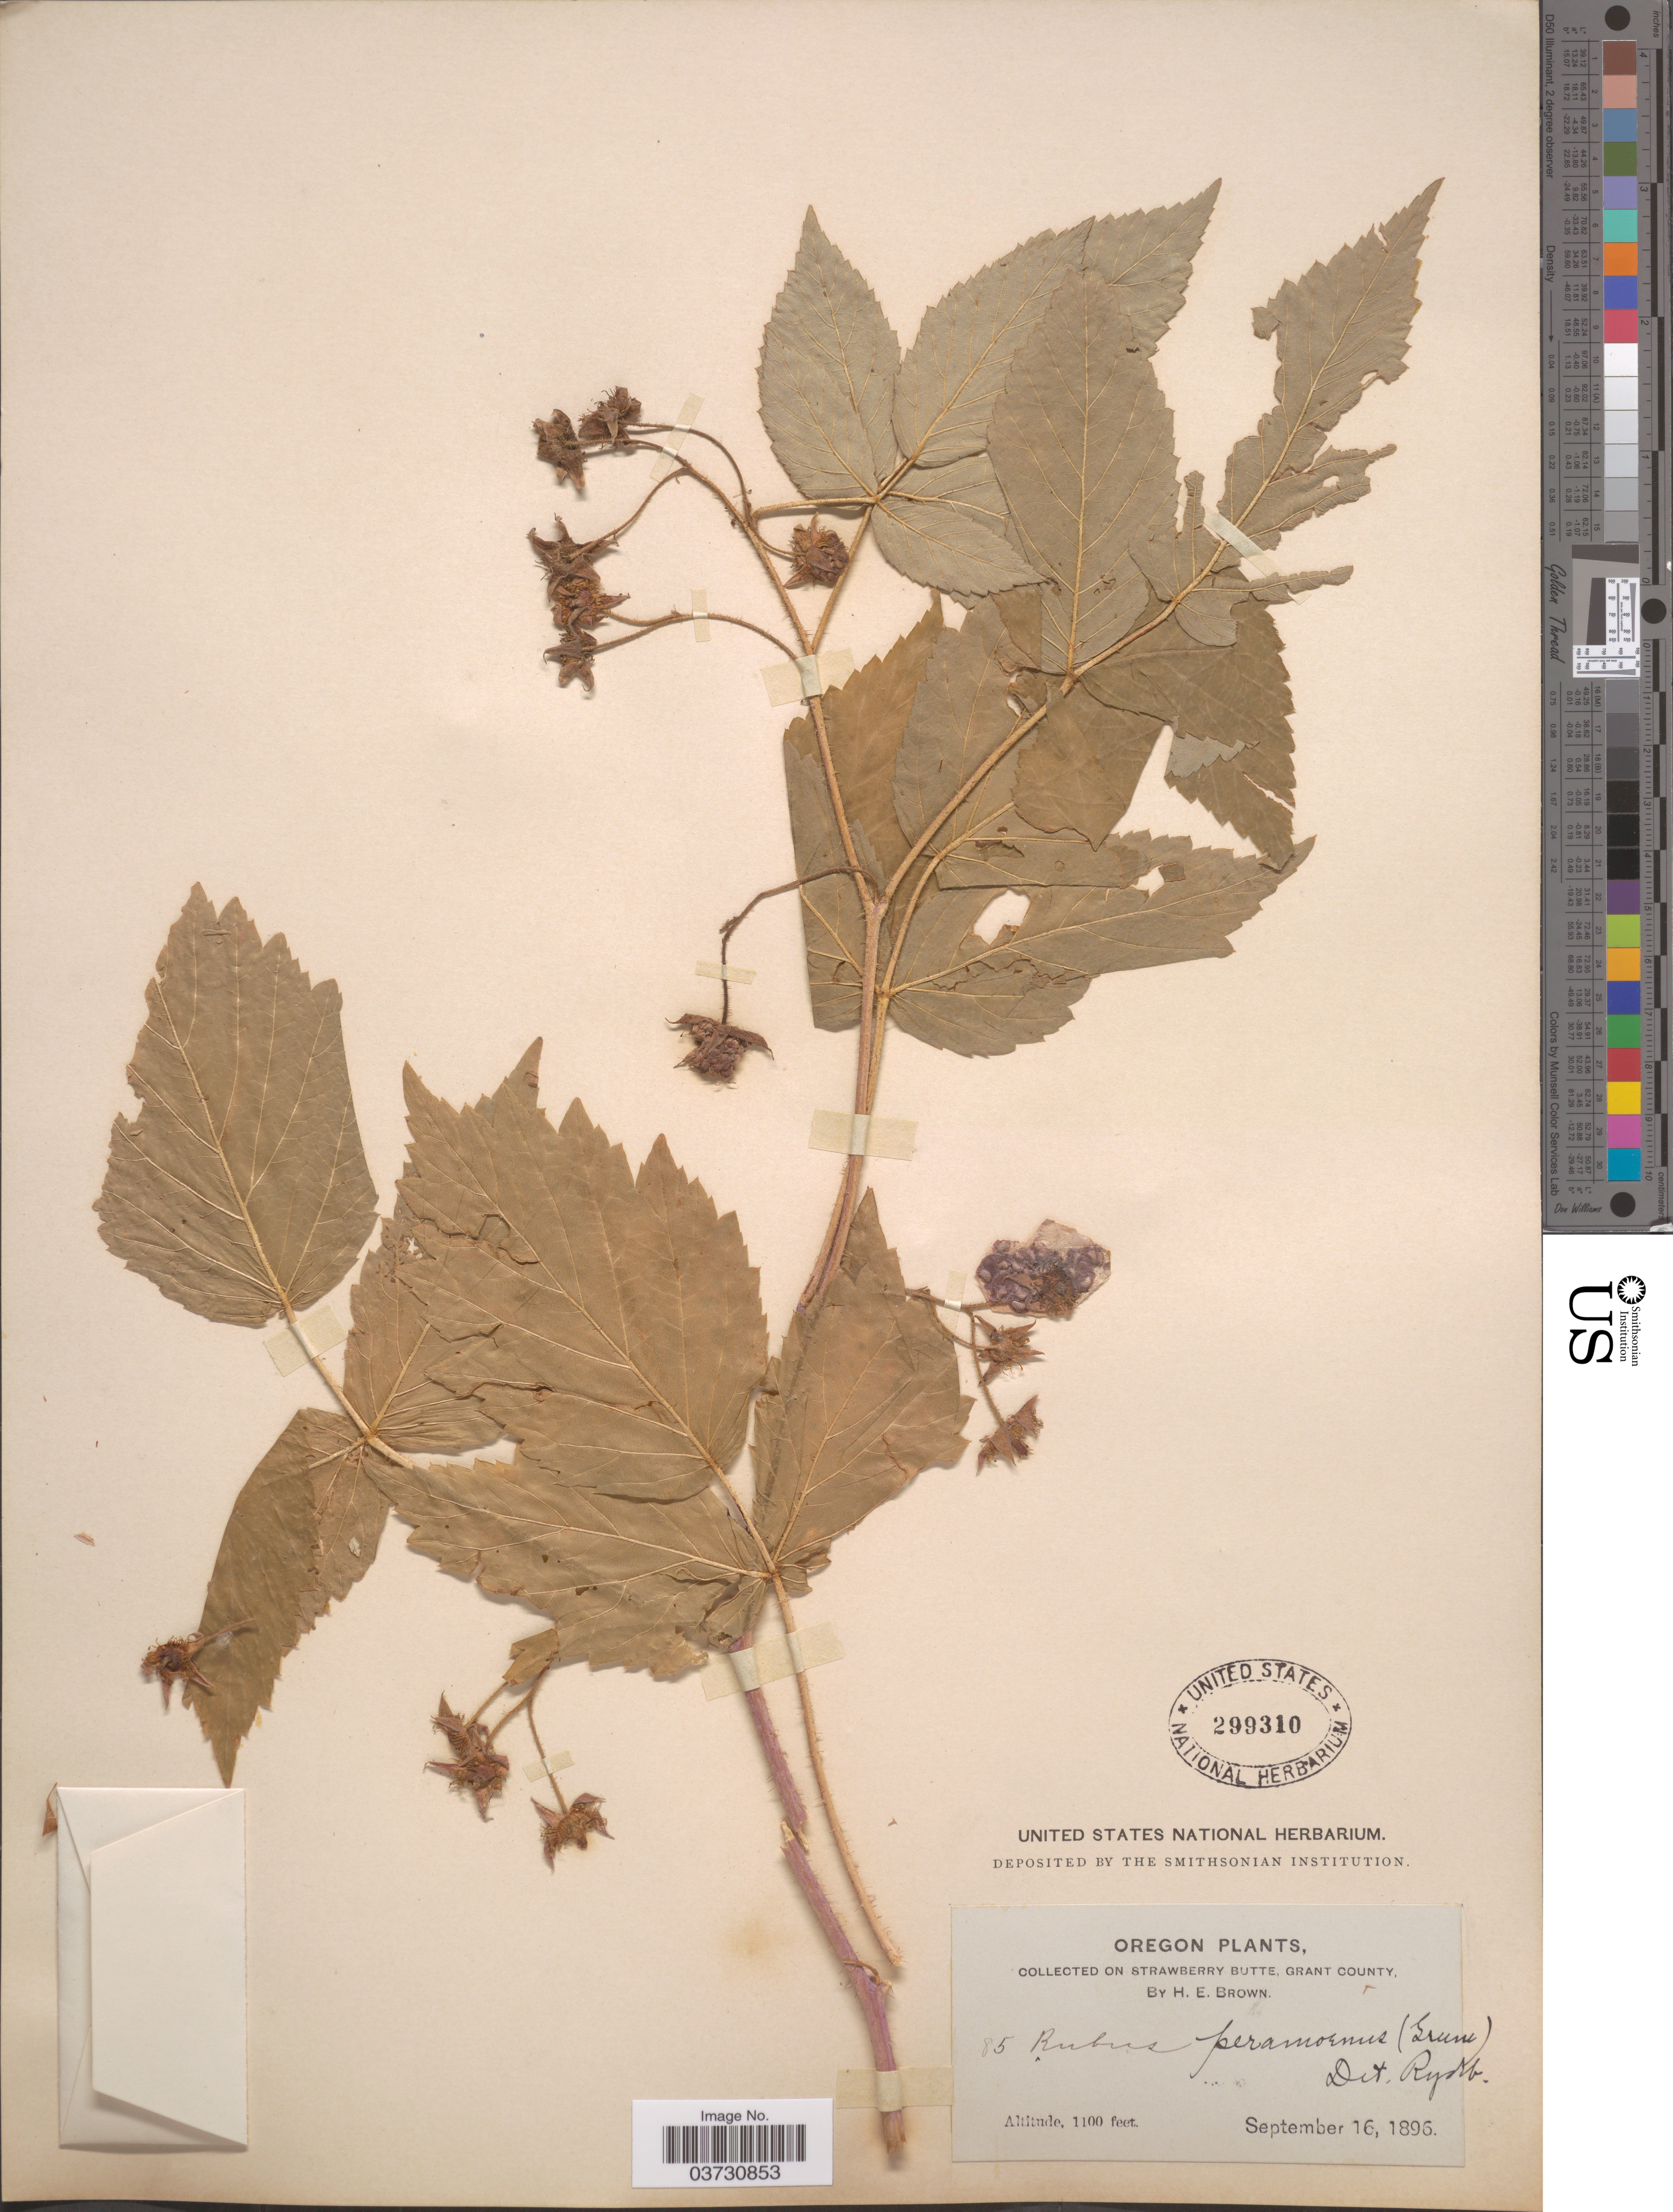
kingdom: Plantae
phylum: Tracheophyta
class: Magnoliopsida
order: Rosales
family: Rosaceae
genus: Rubus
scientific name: Rubus peramoenus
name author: (Greene) Rydb.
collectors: H. E. Brown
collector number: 85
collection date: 1895-09-16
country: United States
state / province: Oregon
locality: Strawberry Butte, Grant County.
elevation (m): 335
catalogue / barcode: US 299310